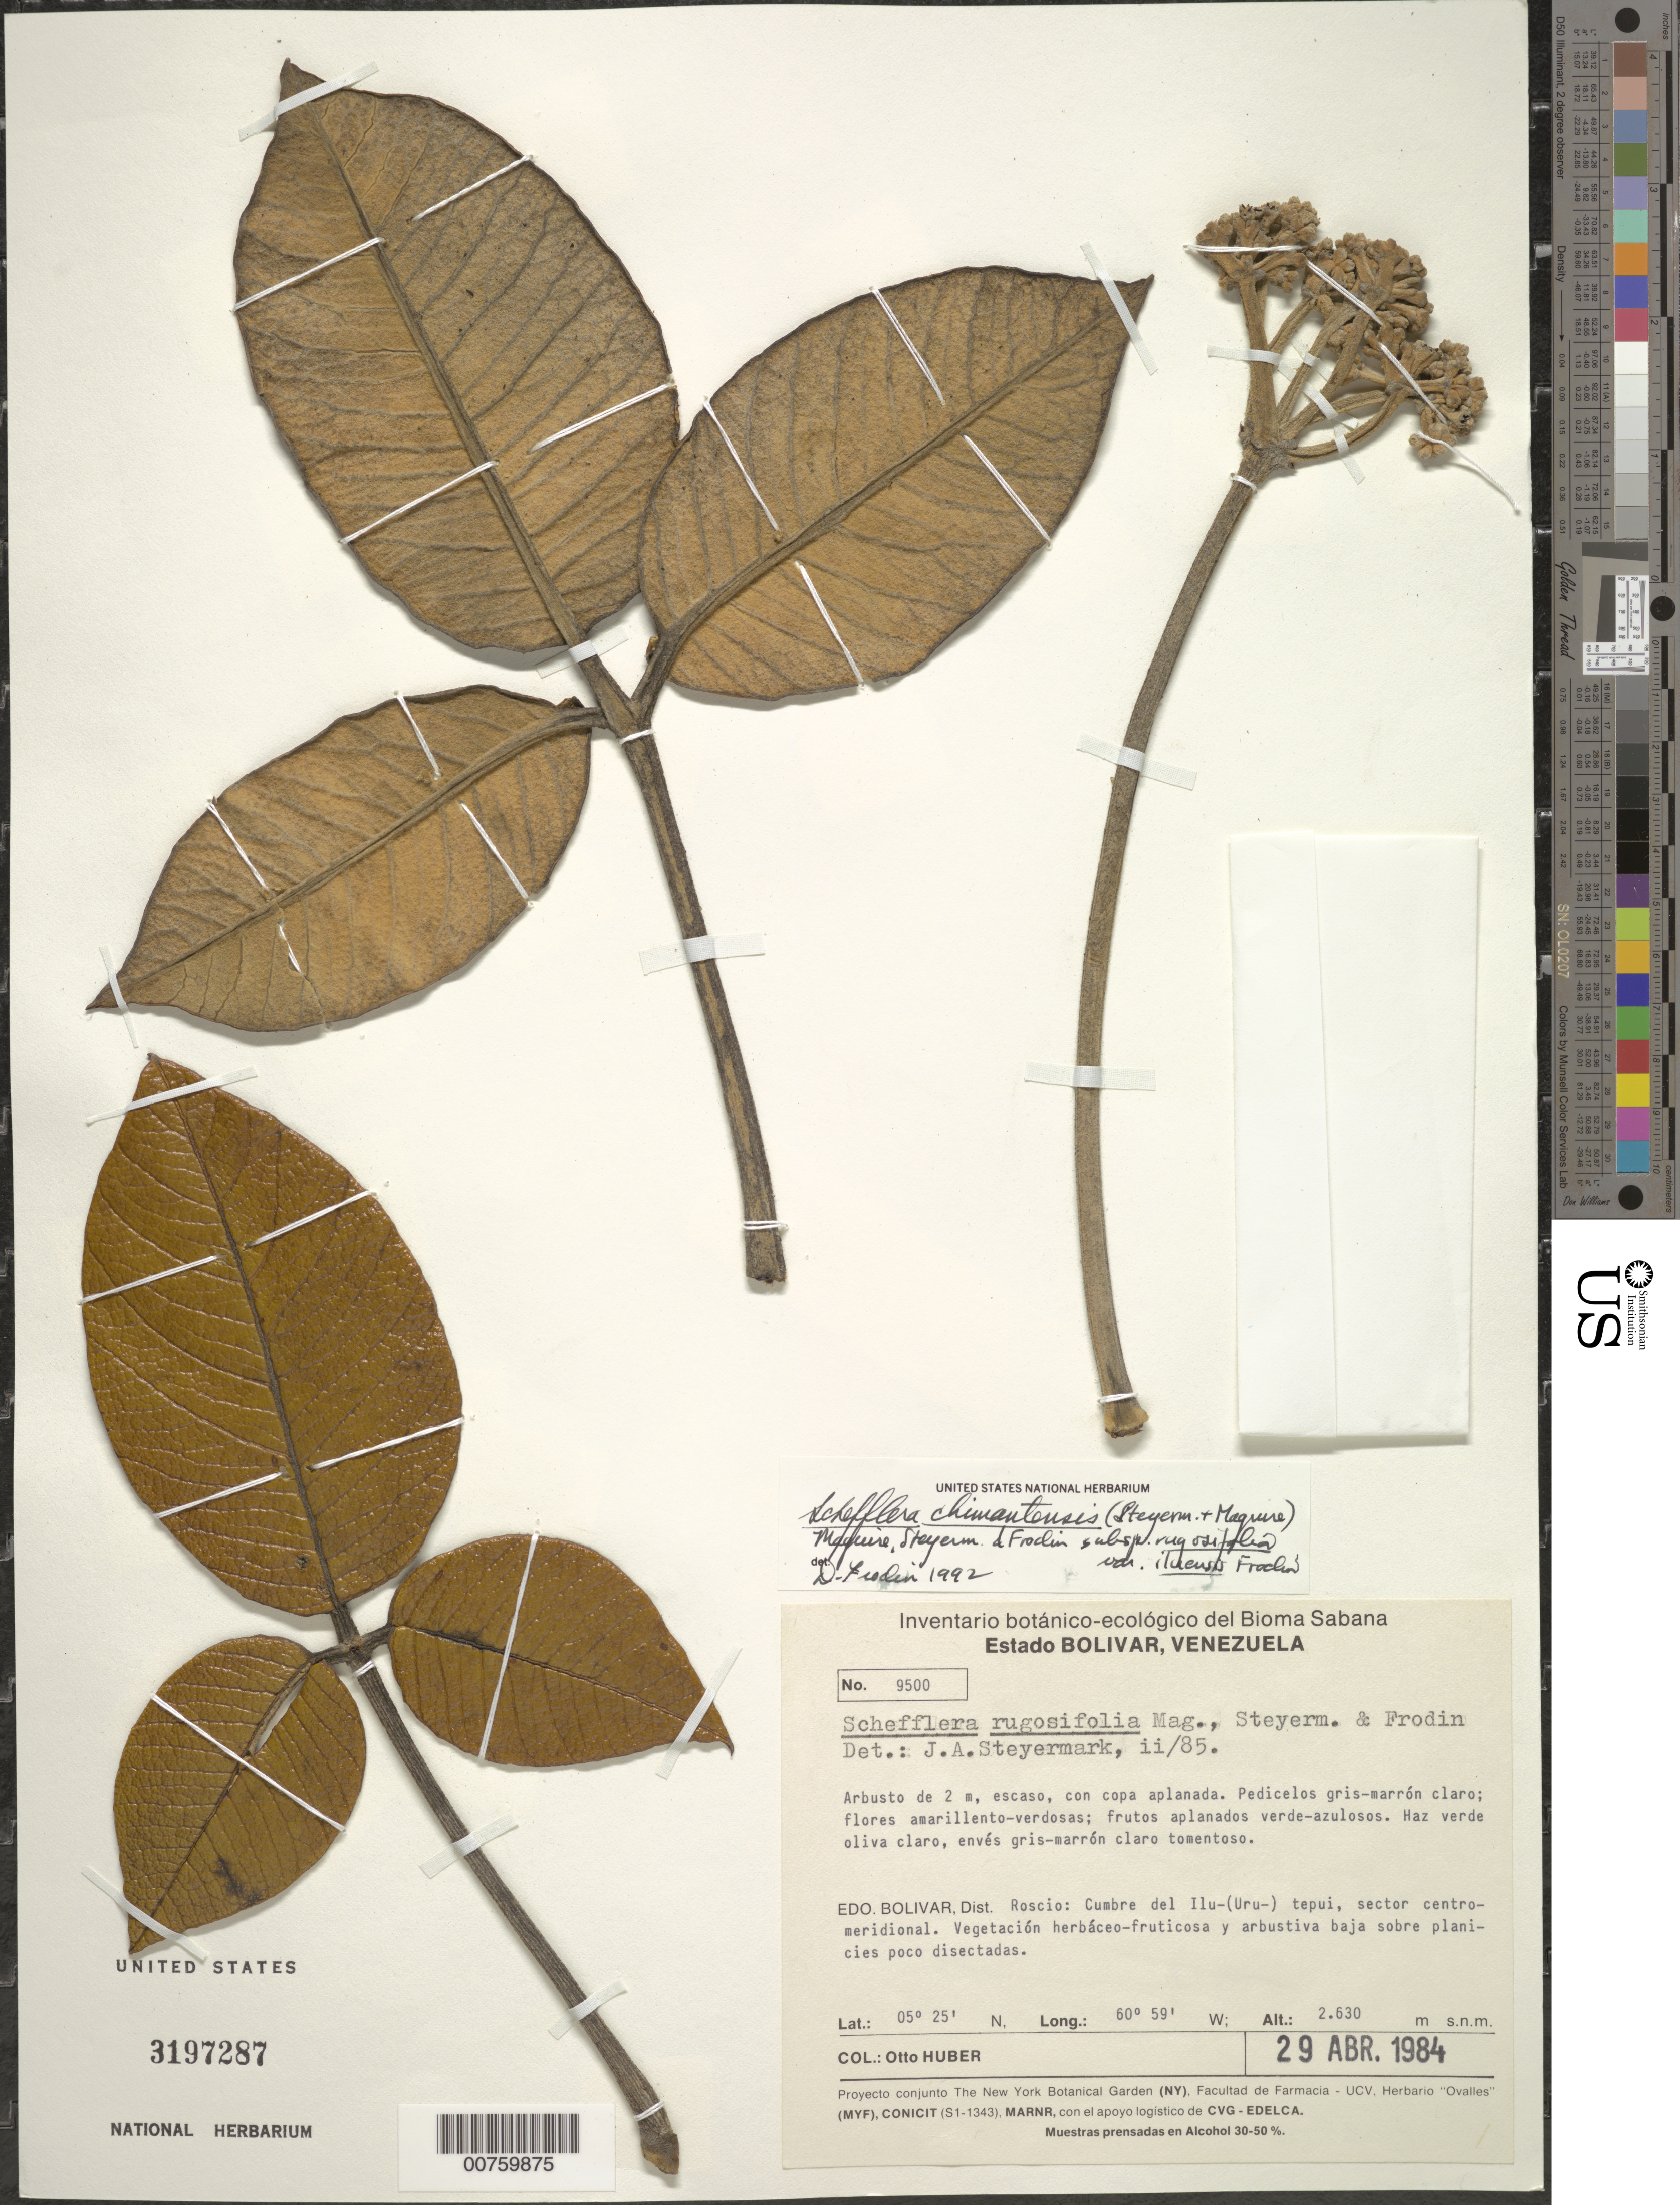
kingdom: Plantae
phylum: Tracheophyta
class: Magnoliopsida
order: Apiales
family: Araliaceae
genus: Schefflera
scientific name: Schefflera chimantensis var. iluensis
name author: Frodin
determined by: Frodin, D. G.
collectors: O. Huber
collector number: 9500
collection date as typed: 29-Apr-84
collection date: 1984-04-29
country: Venezuela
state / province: Bolívar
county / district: Roscio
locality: Ilu-(Uru)-tepuí, cumbre, sector centro-meridional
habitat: Vegetación herbaceo-fruticosa y arbustiva baja sobre planicies poco disectadas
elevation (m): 2630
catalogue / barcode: US 3197287